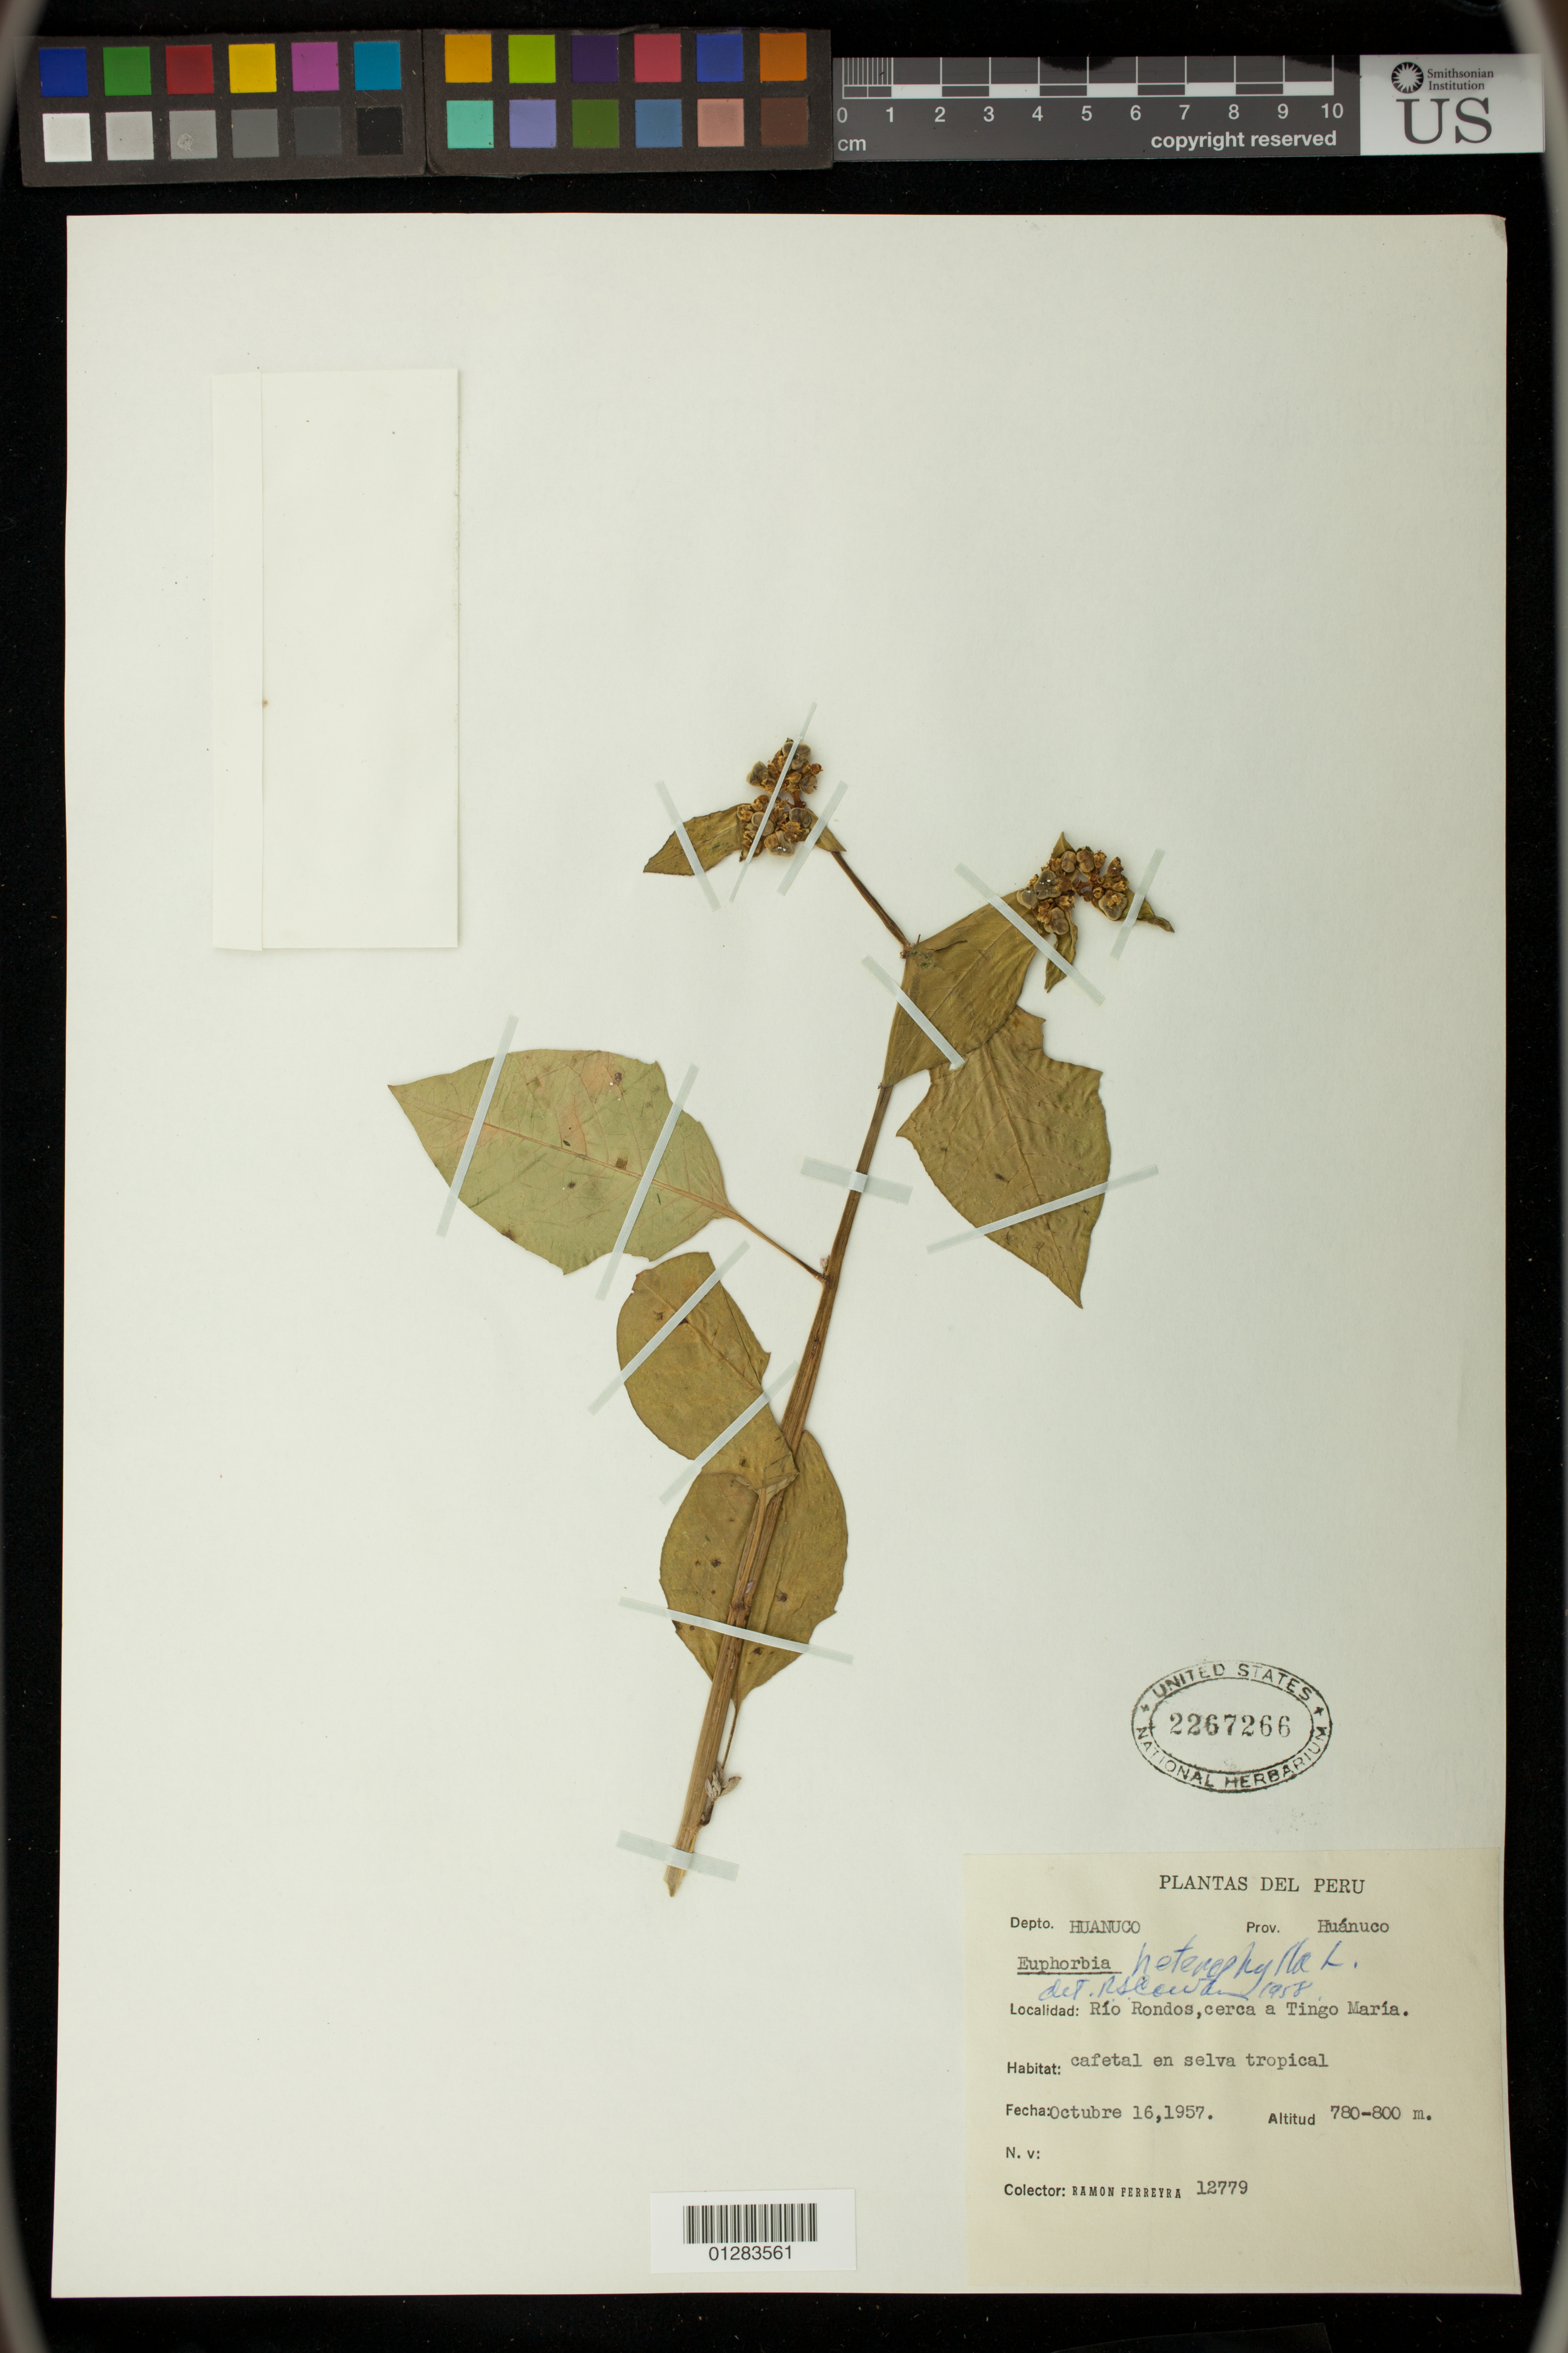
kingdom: Plantae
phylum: Tracheophyta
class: Magnoliopsida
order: Malpighiales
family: Euphorbiaceae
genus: Euphorbia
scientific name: Euphorbia heterophylla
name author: L.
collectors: R. A. Ferreyra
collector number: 12779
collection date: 1957-10-16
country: Peru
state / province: Huánuco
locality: Río Rondos. cerca a Tingo María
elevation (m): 780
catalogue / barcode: US 2267266